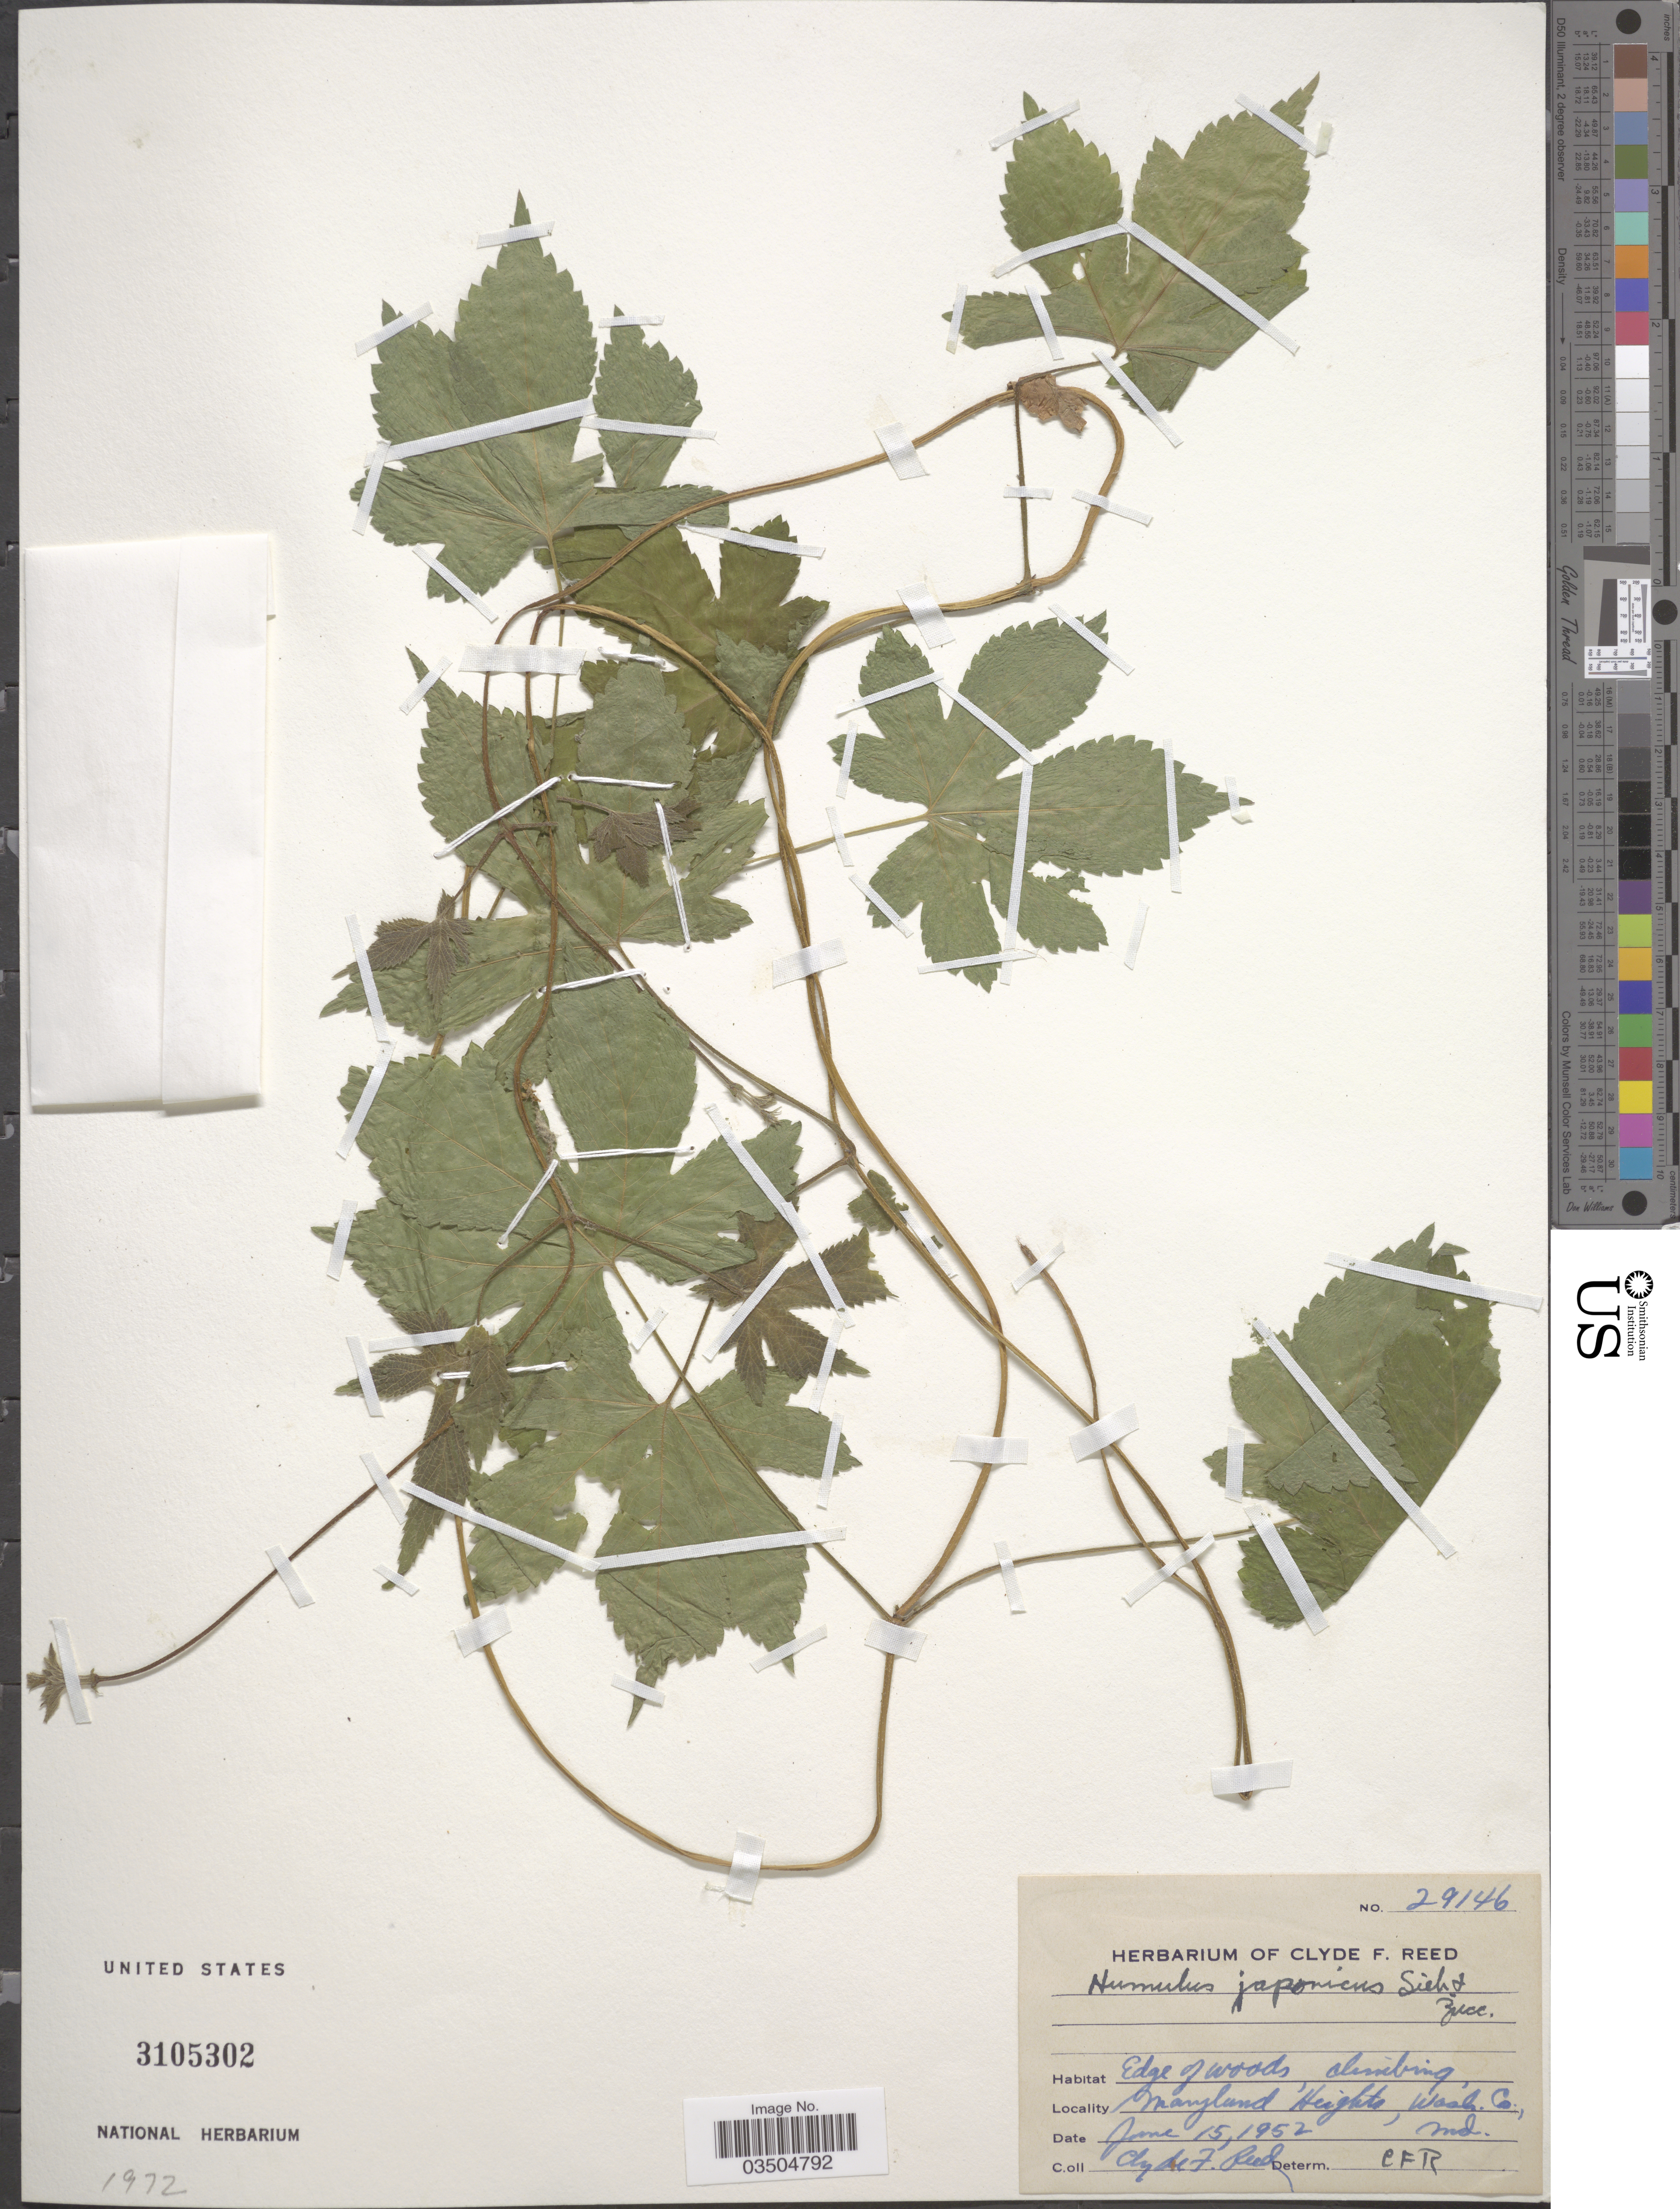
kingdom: Plantae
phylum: Tracheophyta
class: Magnoliopsida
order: Rosales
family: Cannabaceae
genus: Humulus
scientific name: Humulus japonicus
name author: Siebold & Zucc.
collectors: C. F. Reed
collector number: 29146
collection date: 1952-06-15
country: United States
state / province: Maryland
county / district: Washngton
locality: Maryland Heights, Wash. Co.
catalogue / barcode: US 3105302